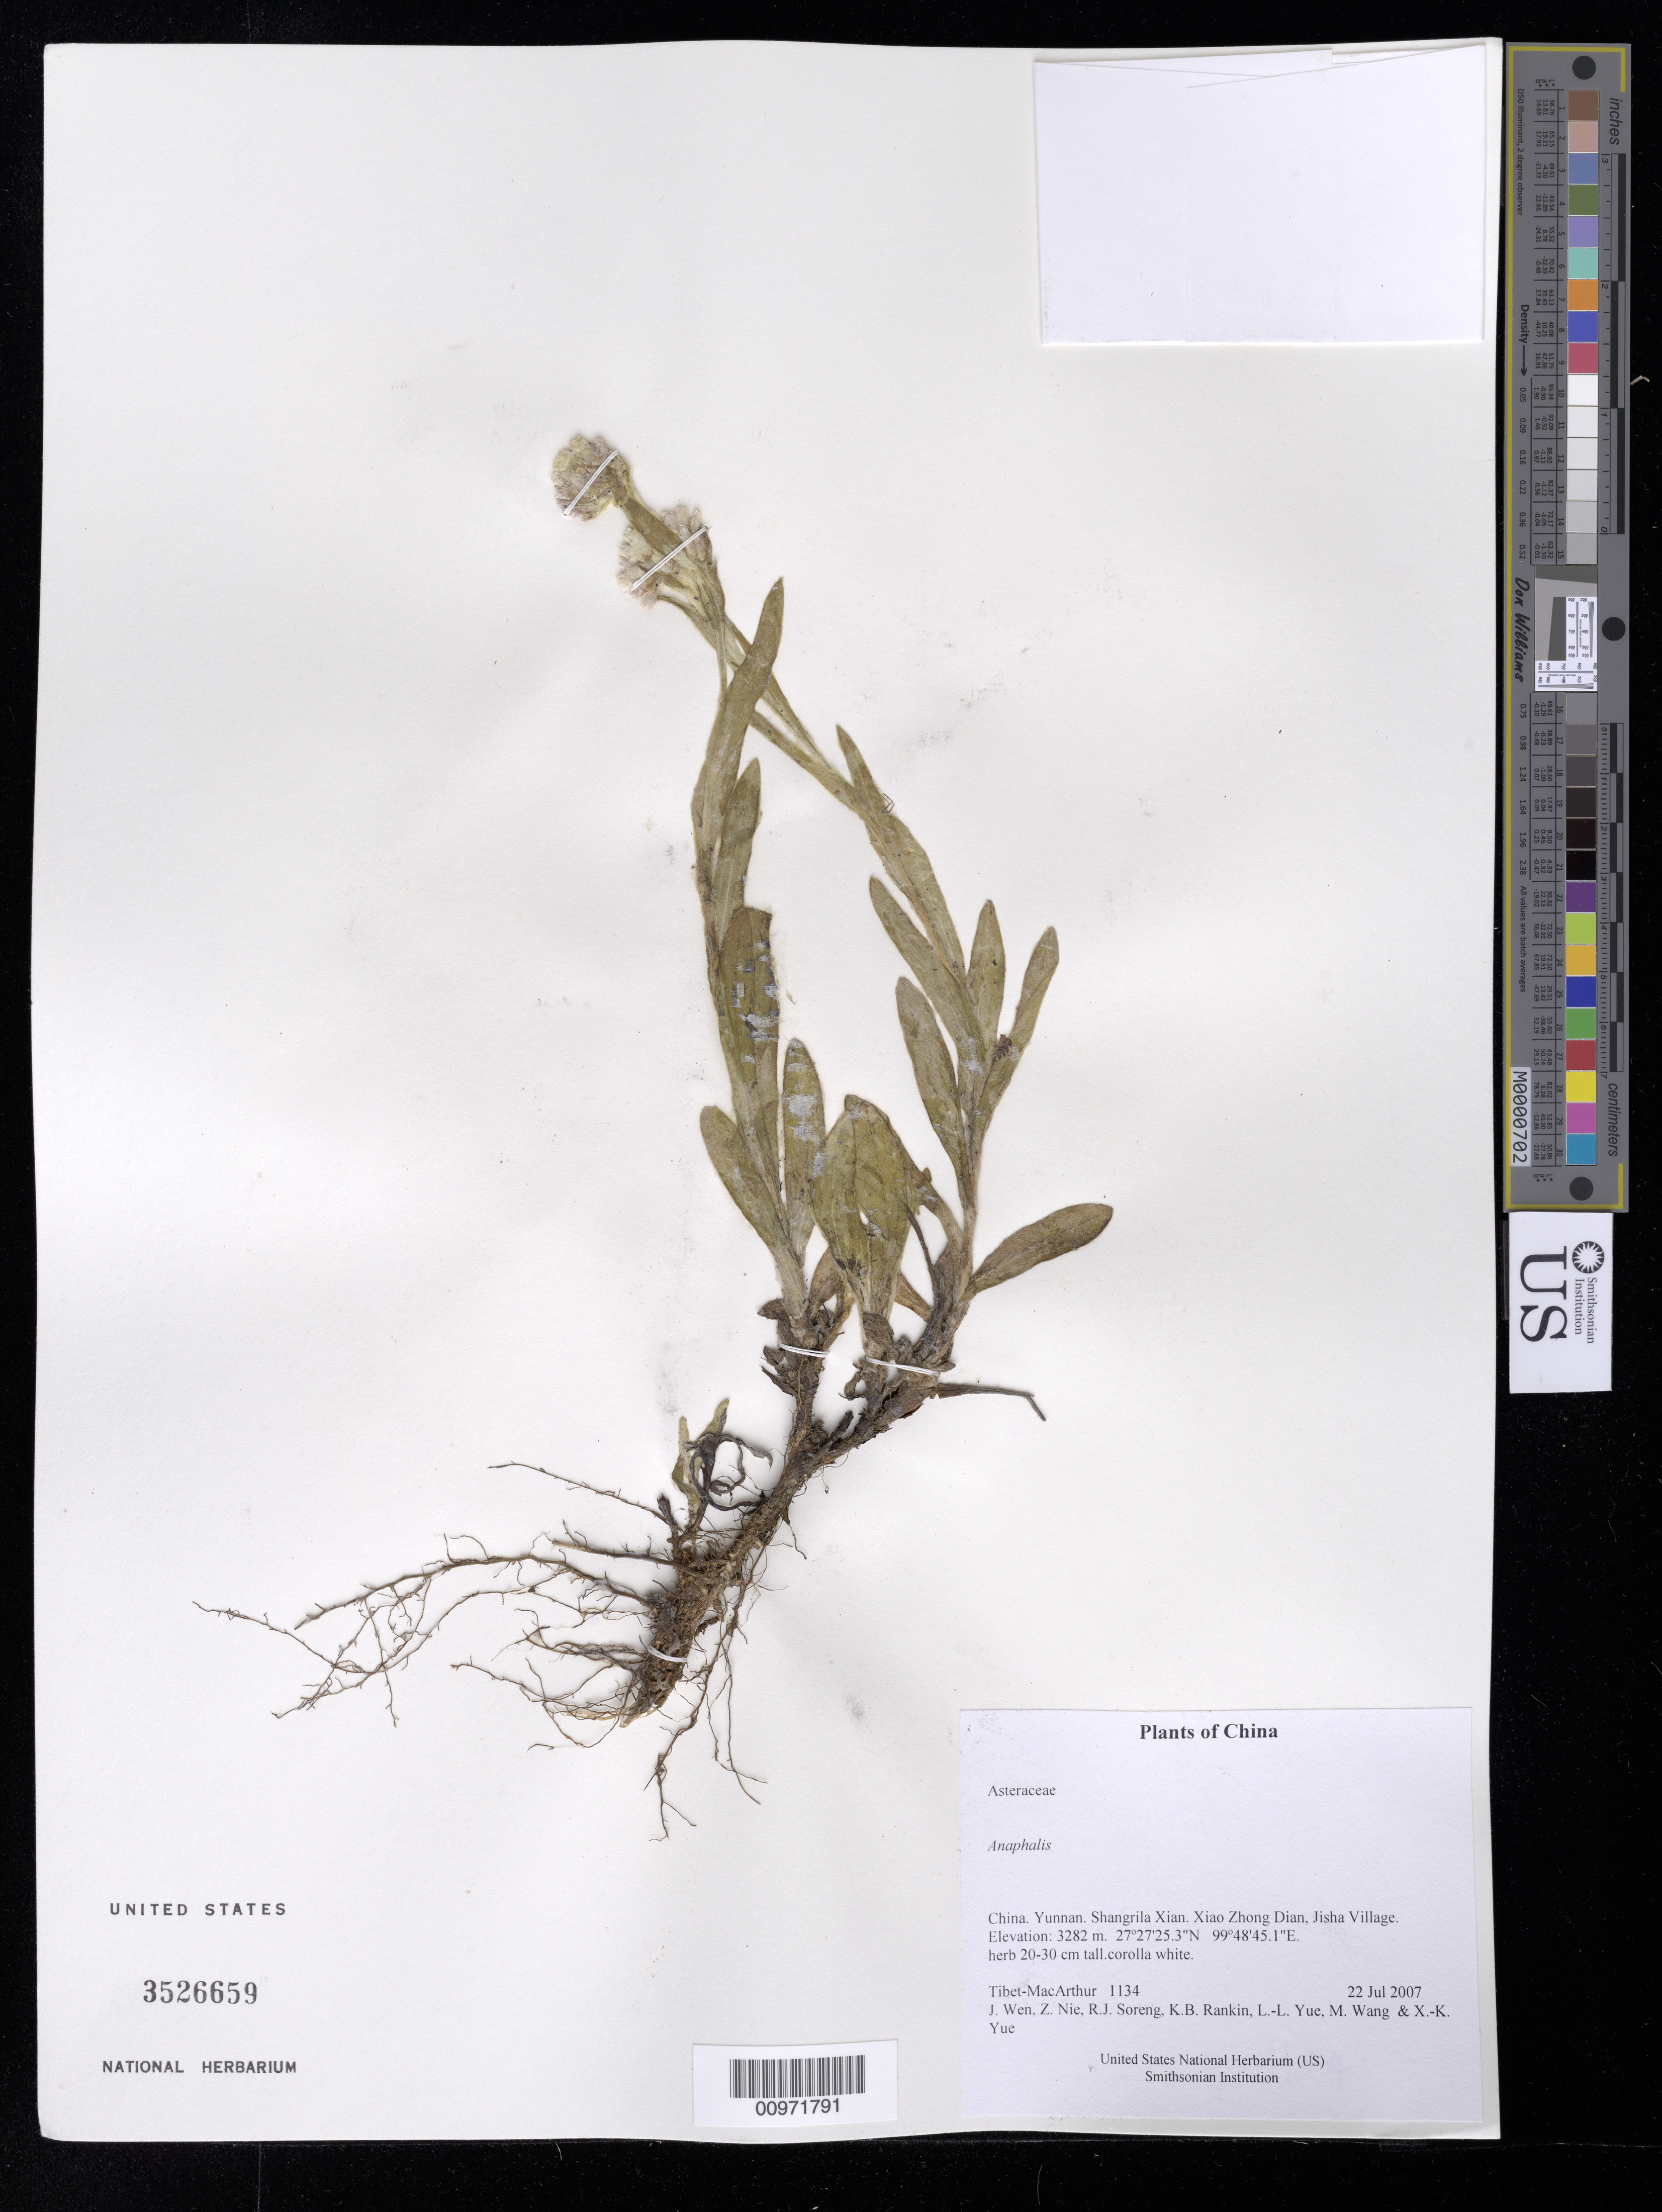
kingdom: Plantae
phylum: Tracheophyta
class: Magnoliopsida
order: Asterales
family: Asteraceae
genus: Anaphalis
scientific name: Anaphalis sp.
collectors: Tibet-MacArthur, J. Wen, Z. Nie, R. J. Soreng, K. Rankin, L. Yue, M. Wang & X. Yue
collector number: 1134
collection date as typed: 22 Jul 2007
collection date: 2007-07-22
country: China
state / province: Yunnan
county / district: Shangrila Xian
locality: Xiao Zhong Dian, Jisha Village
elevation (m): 3282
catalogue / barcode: US 3526659